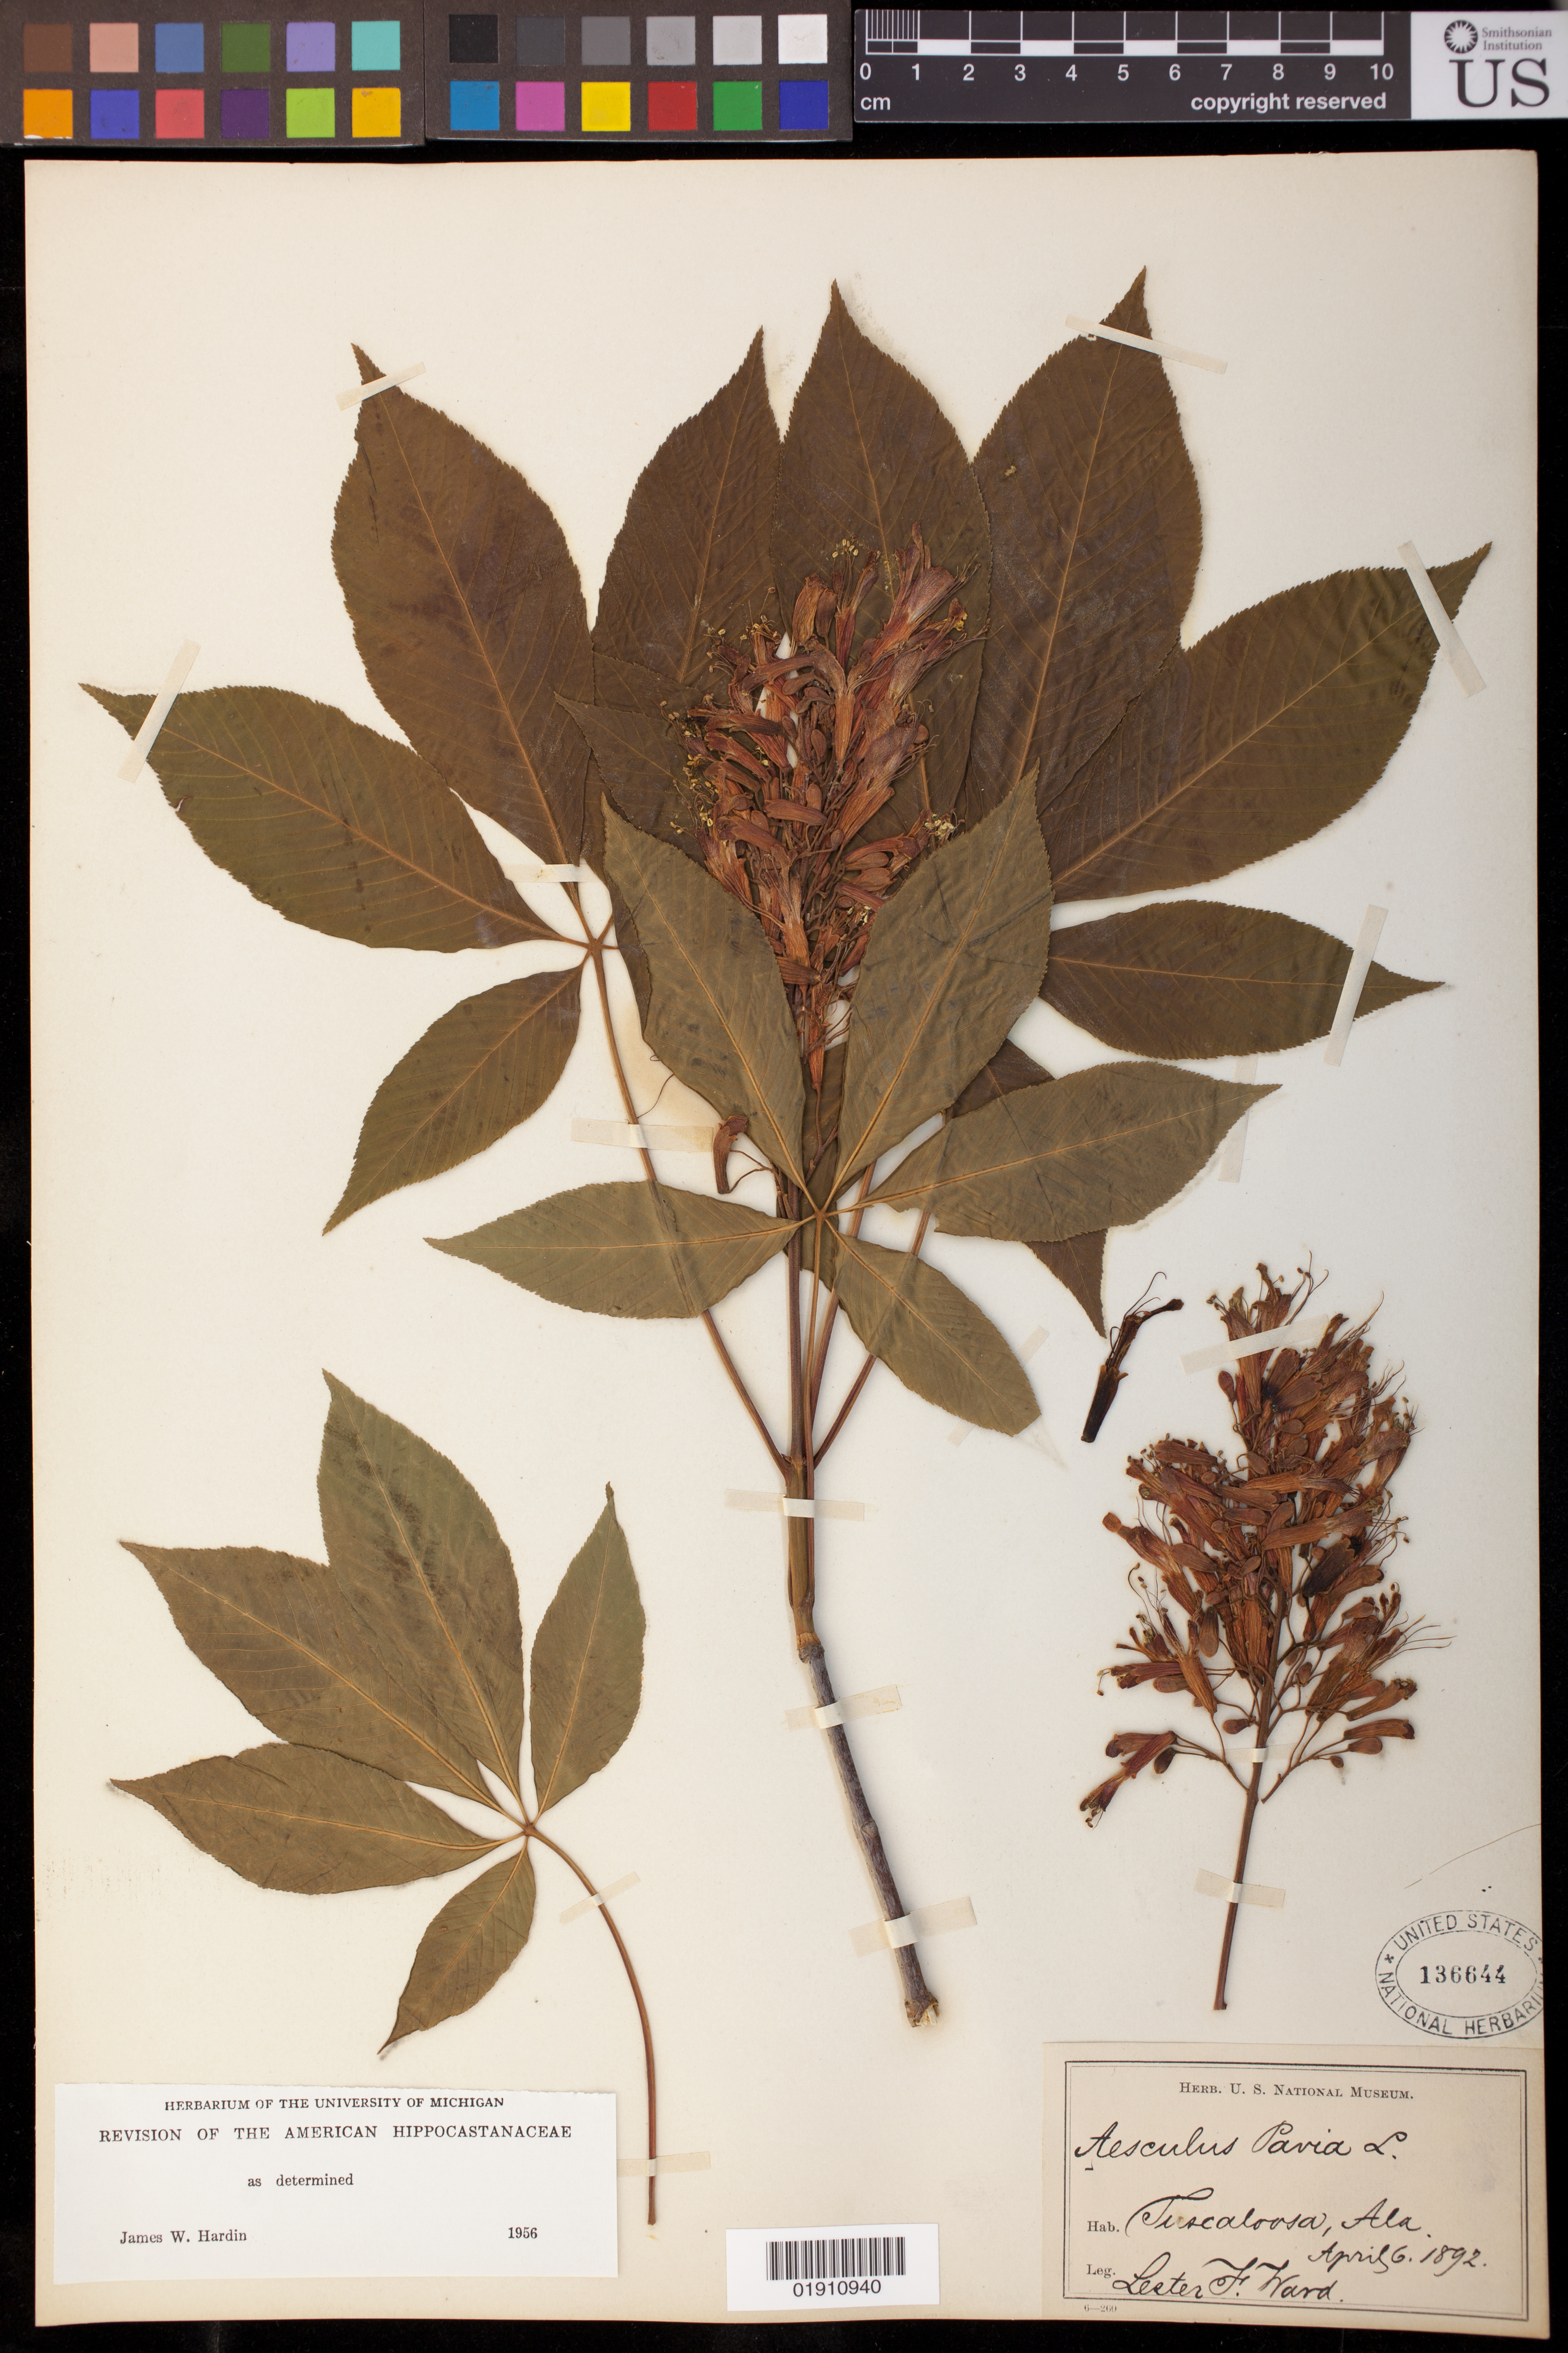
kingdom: Plantae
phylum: Tracheophyta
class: Magnoliopsida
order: Sapindales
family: Sapindaceae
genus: Aesculus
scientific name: Aesculus pavia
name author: L.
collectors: L. F. Ward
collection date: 1892-04-06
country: United States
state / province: Alabama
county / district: Tuscaloosa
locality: Tuscaloosa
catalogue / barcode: US 136644